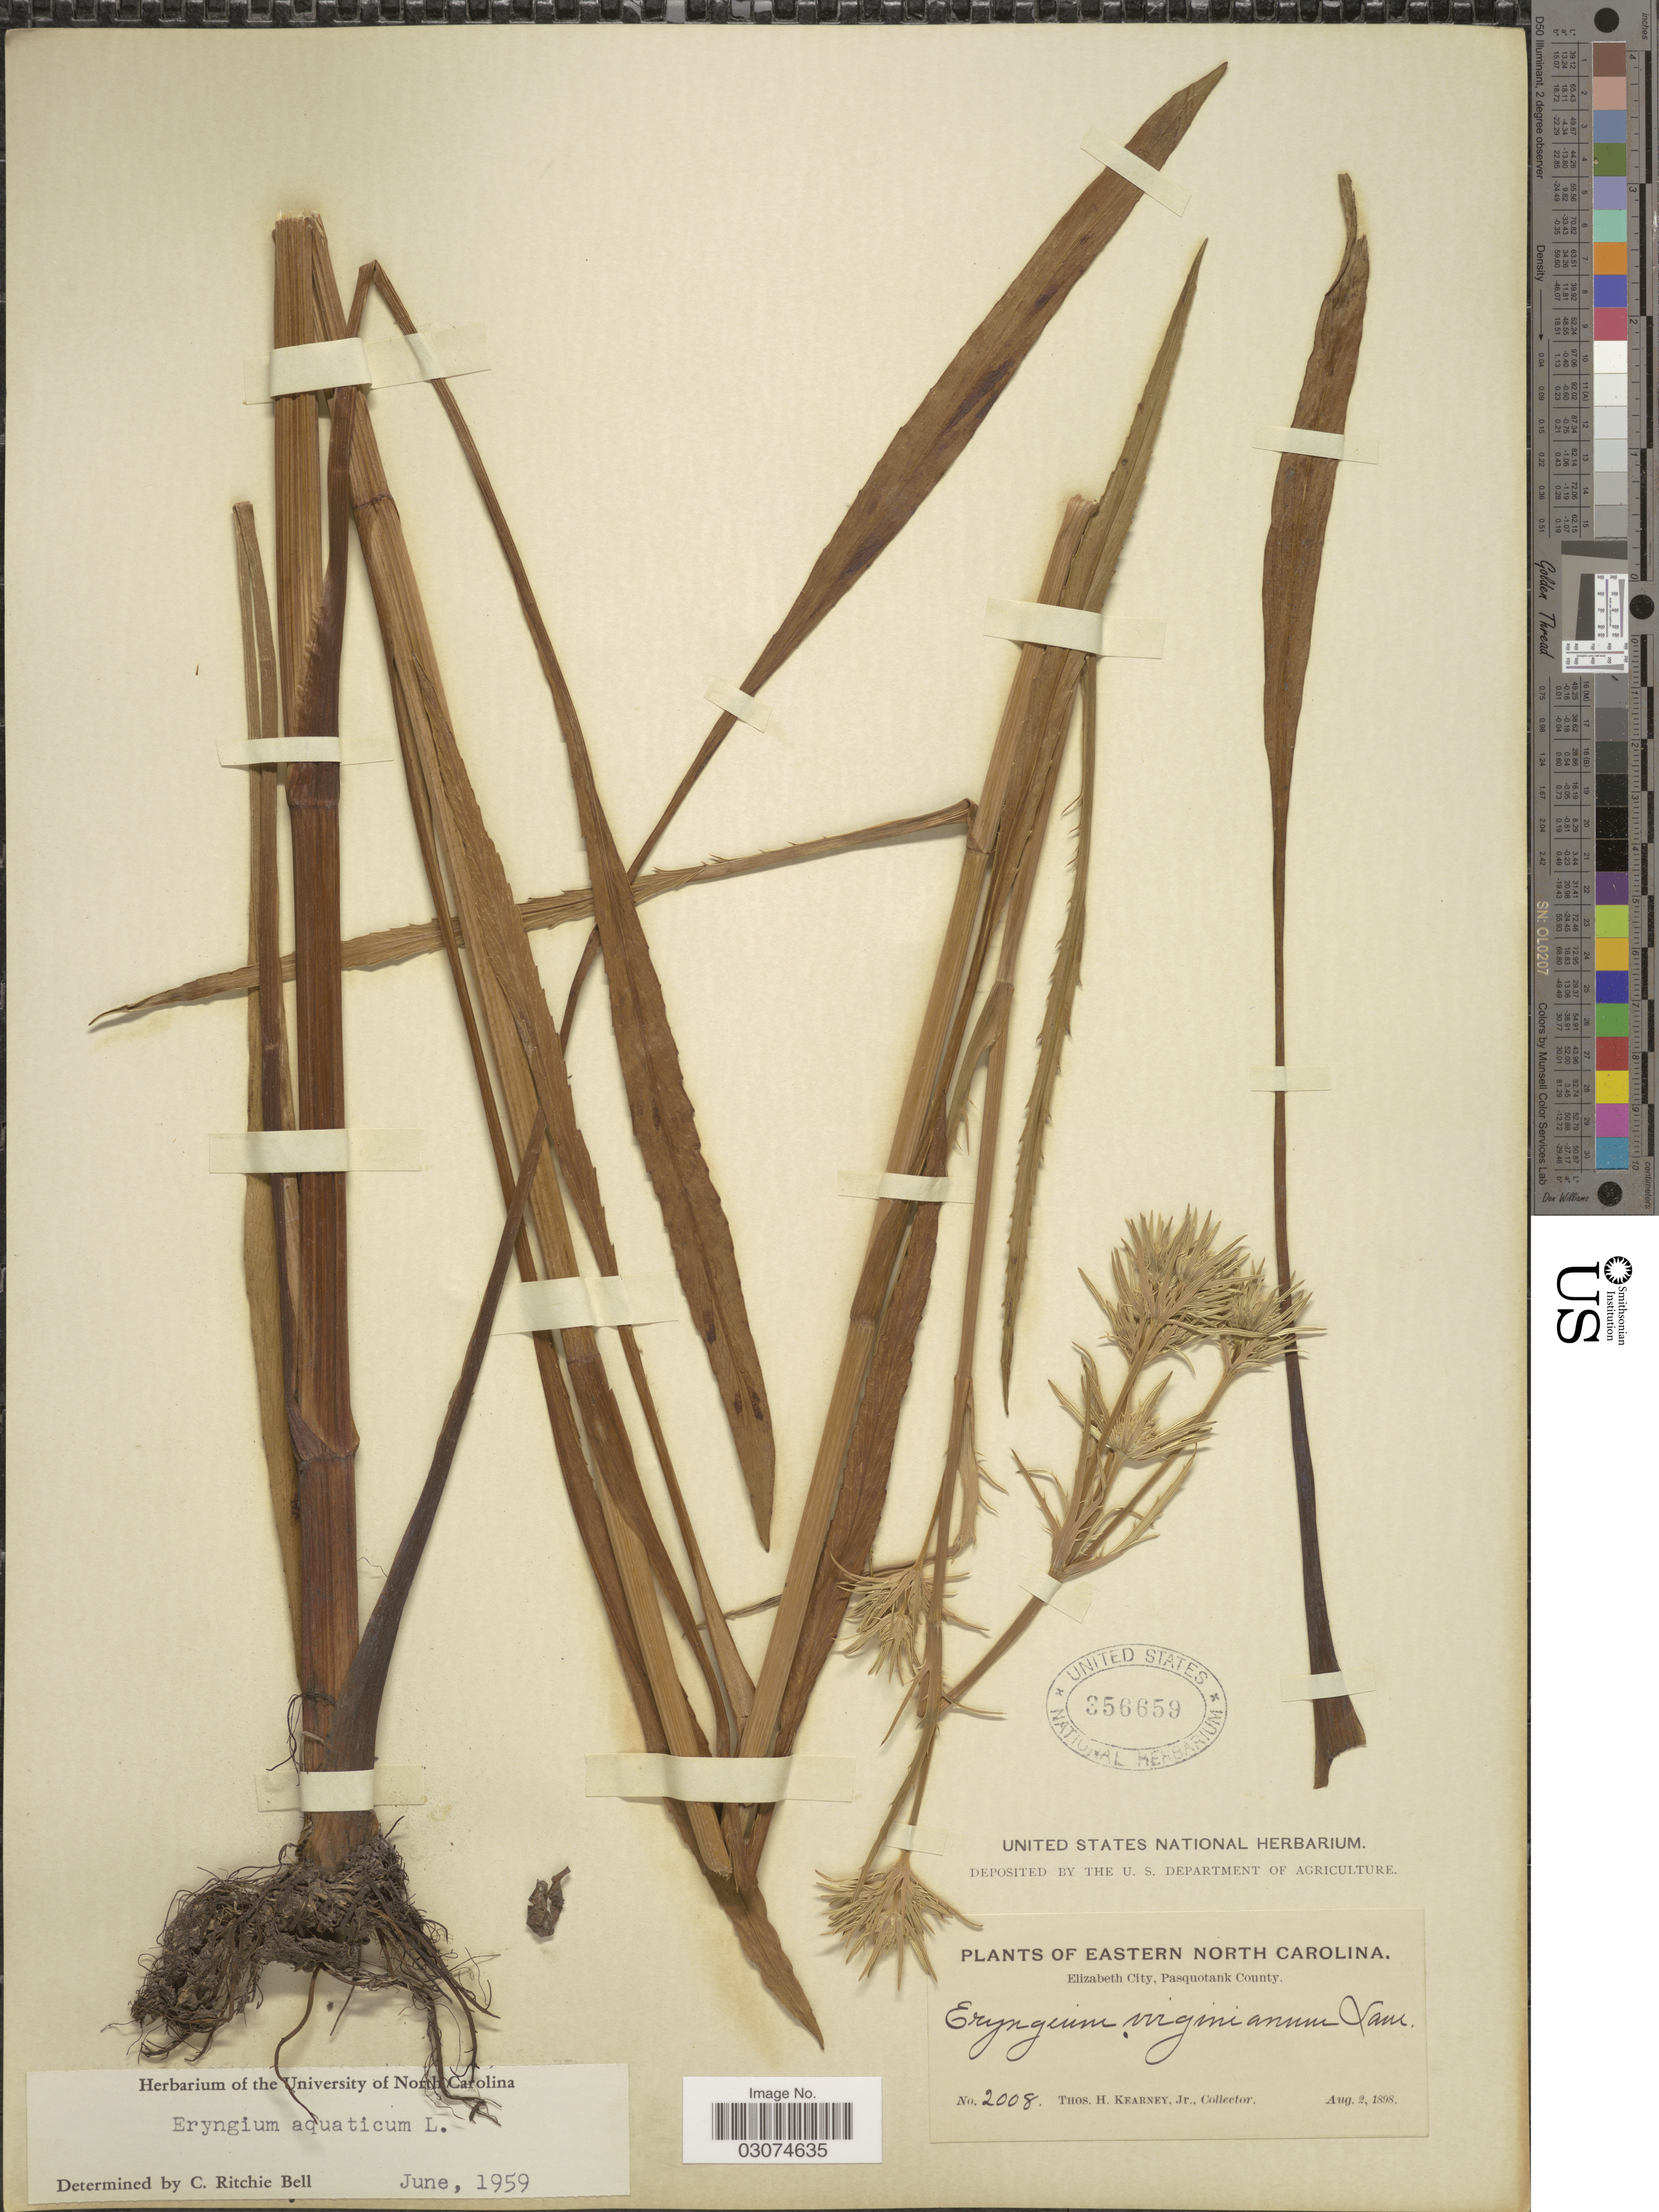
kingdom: Plantae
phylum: Tracheophyta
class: Magnoliopsida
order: Apiales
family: Apiaceae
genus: Eryngium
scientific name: Eryngium aquaticum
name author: L.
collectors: T. H. Kearney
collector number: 2008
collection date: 1898-08-02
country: United States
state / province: North Carolina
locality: Eastern North Carolina. Elizabeth City, Pasquotank County.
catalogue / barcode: US 356659